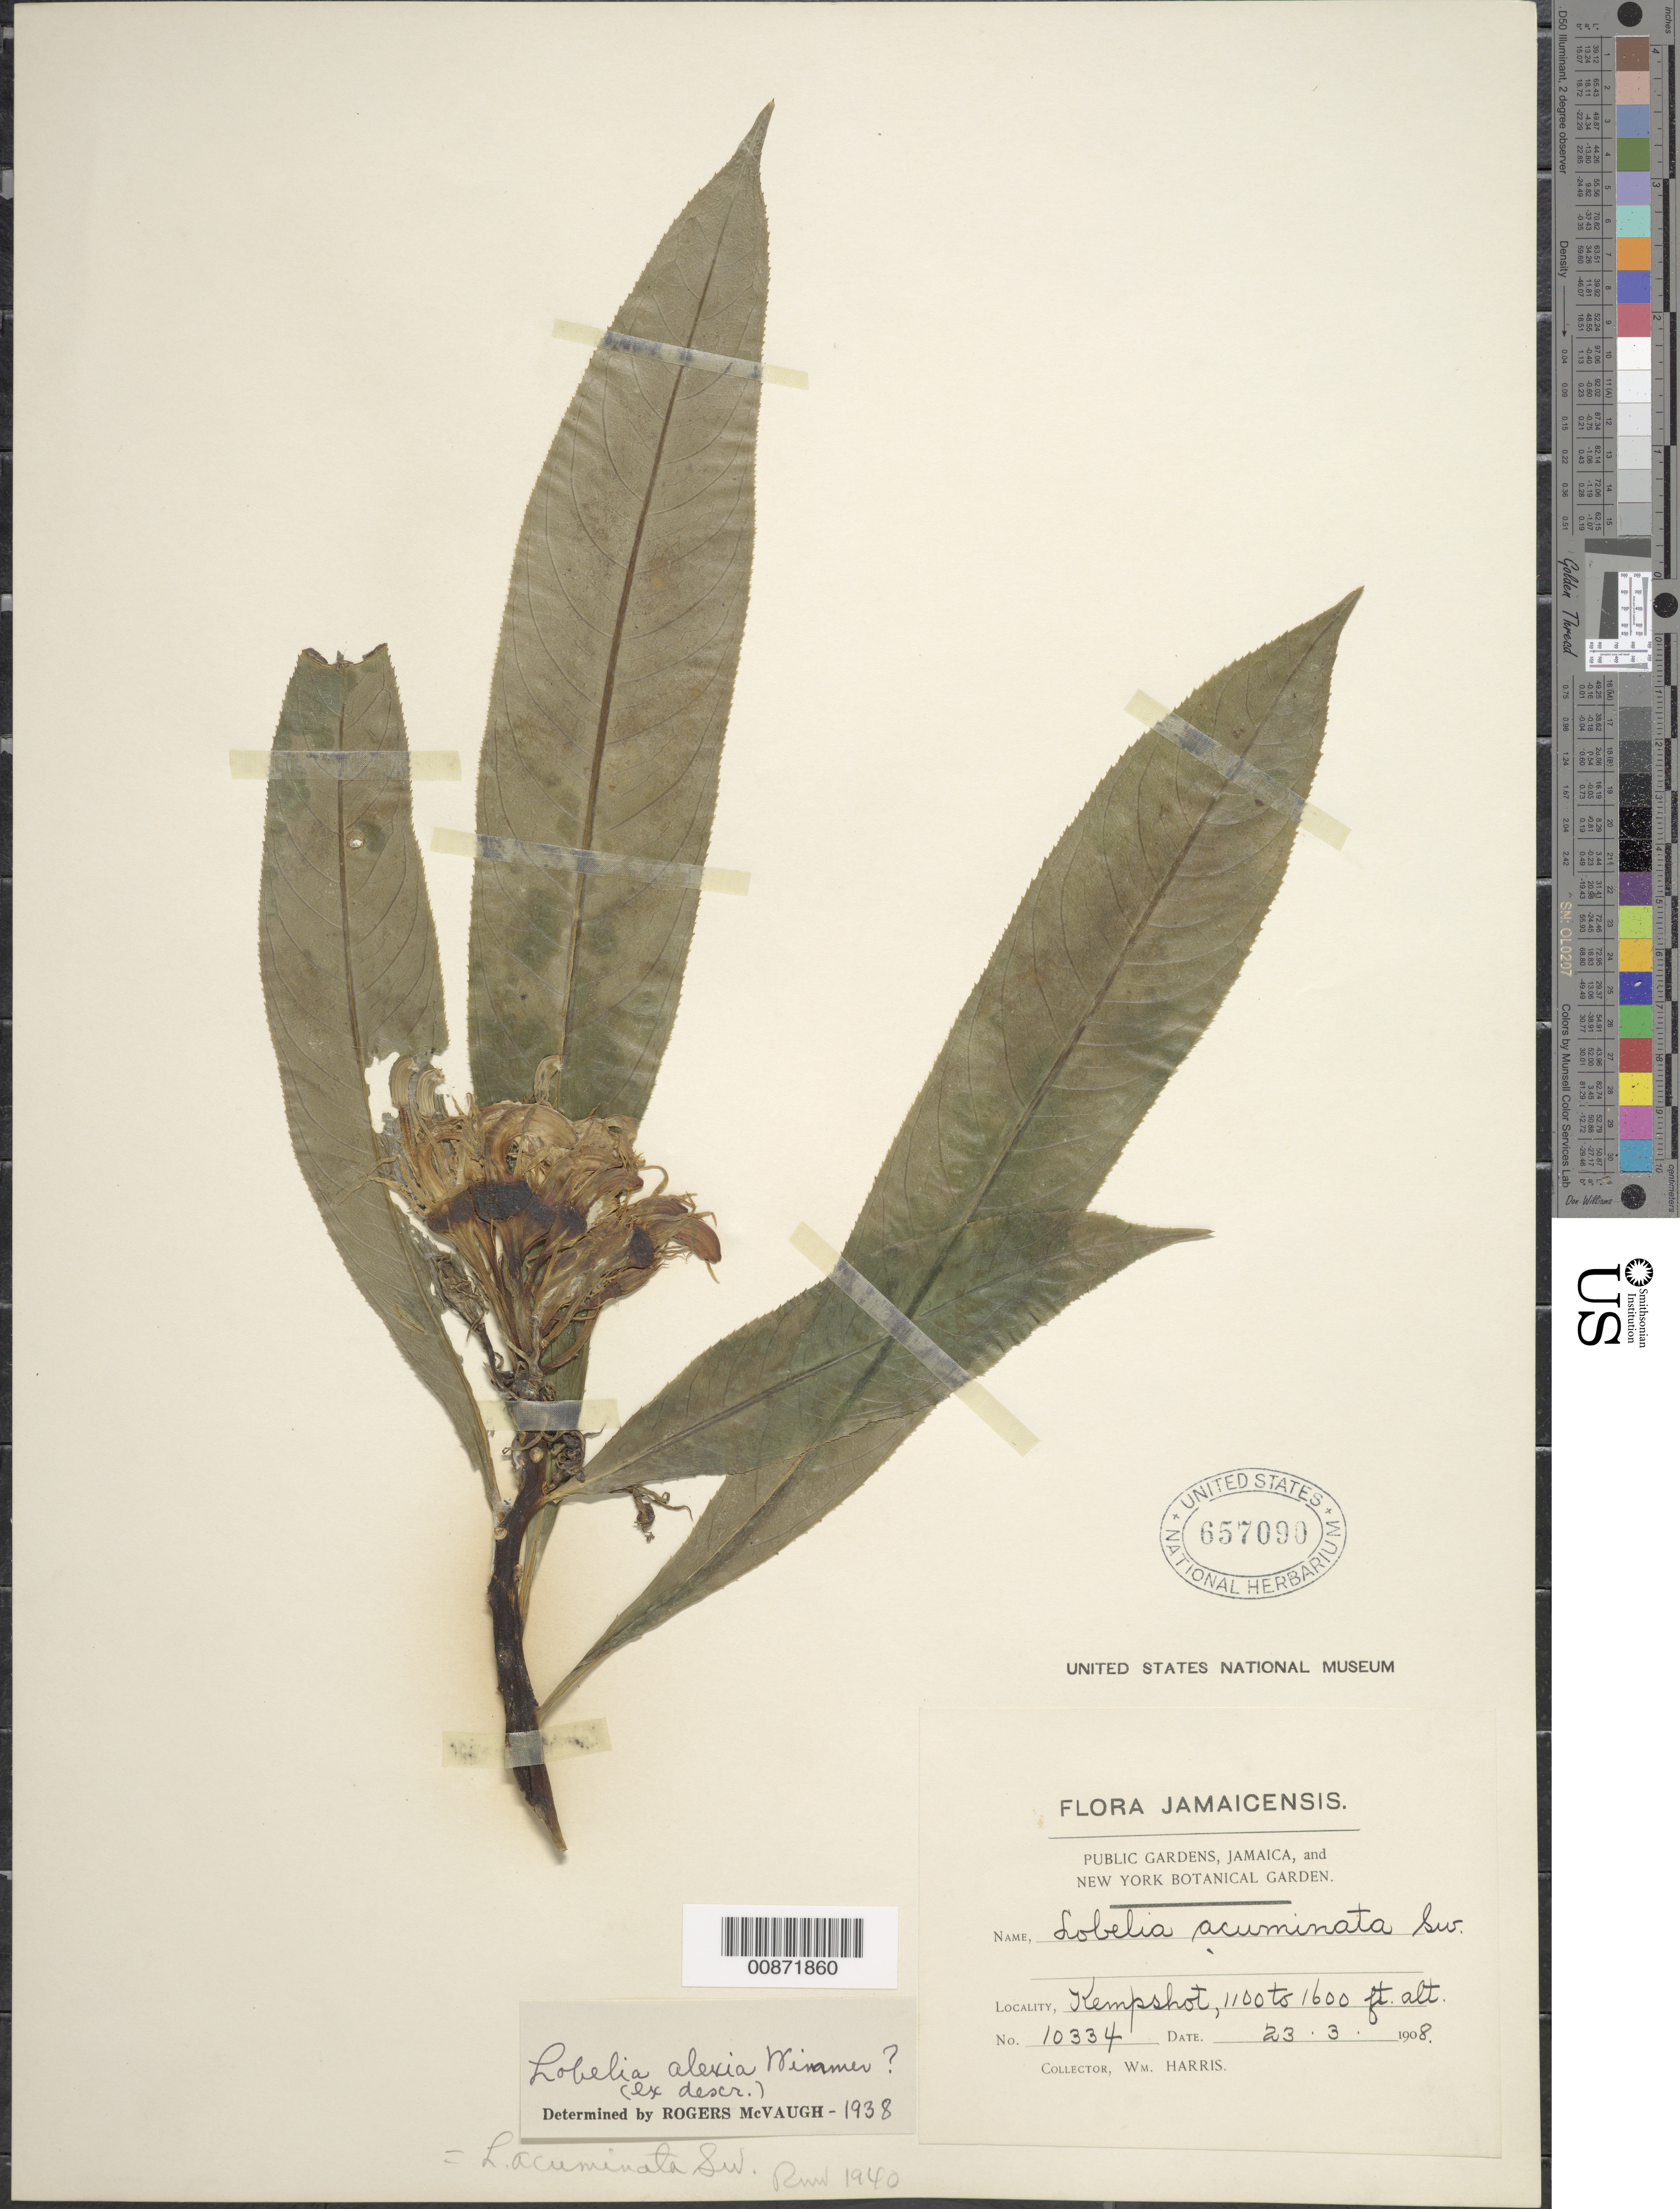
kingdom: Plantae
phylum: Tracheophyta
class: Magnoliopsida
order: Asterales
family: Campanulaceae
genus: Lobelia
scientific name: Lobelia acuminata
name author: Sw.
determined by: Rnw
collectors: W. H. Harris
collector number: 10334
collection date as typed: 23 Mar 1908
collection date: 1908-03-23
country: Jamaica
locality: Kempshot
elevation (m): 335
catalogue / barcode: US 657090